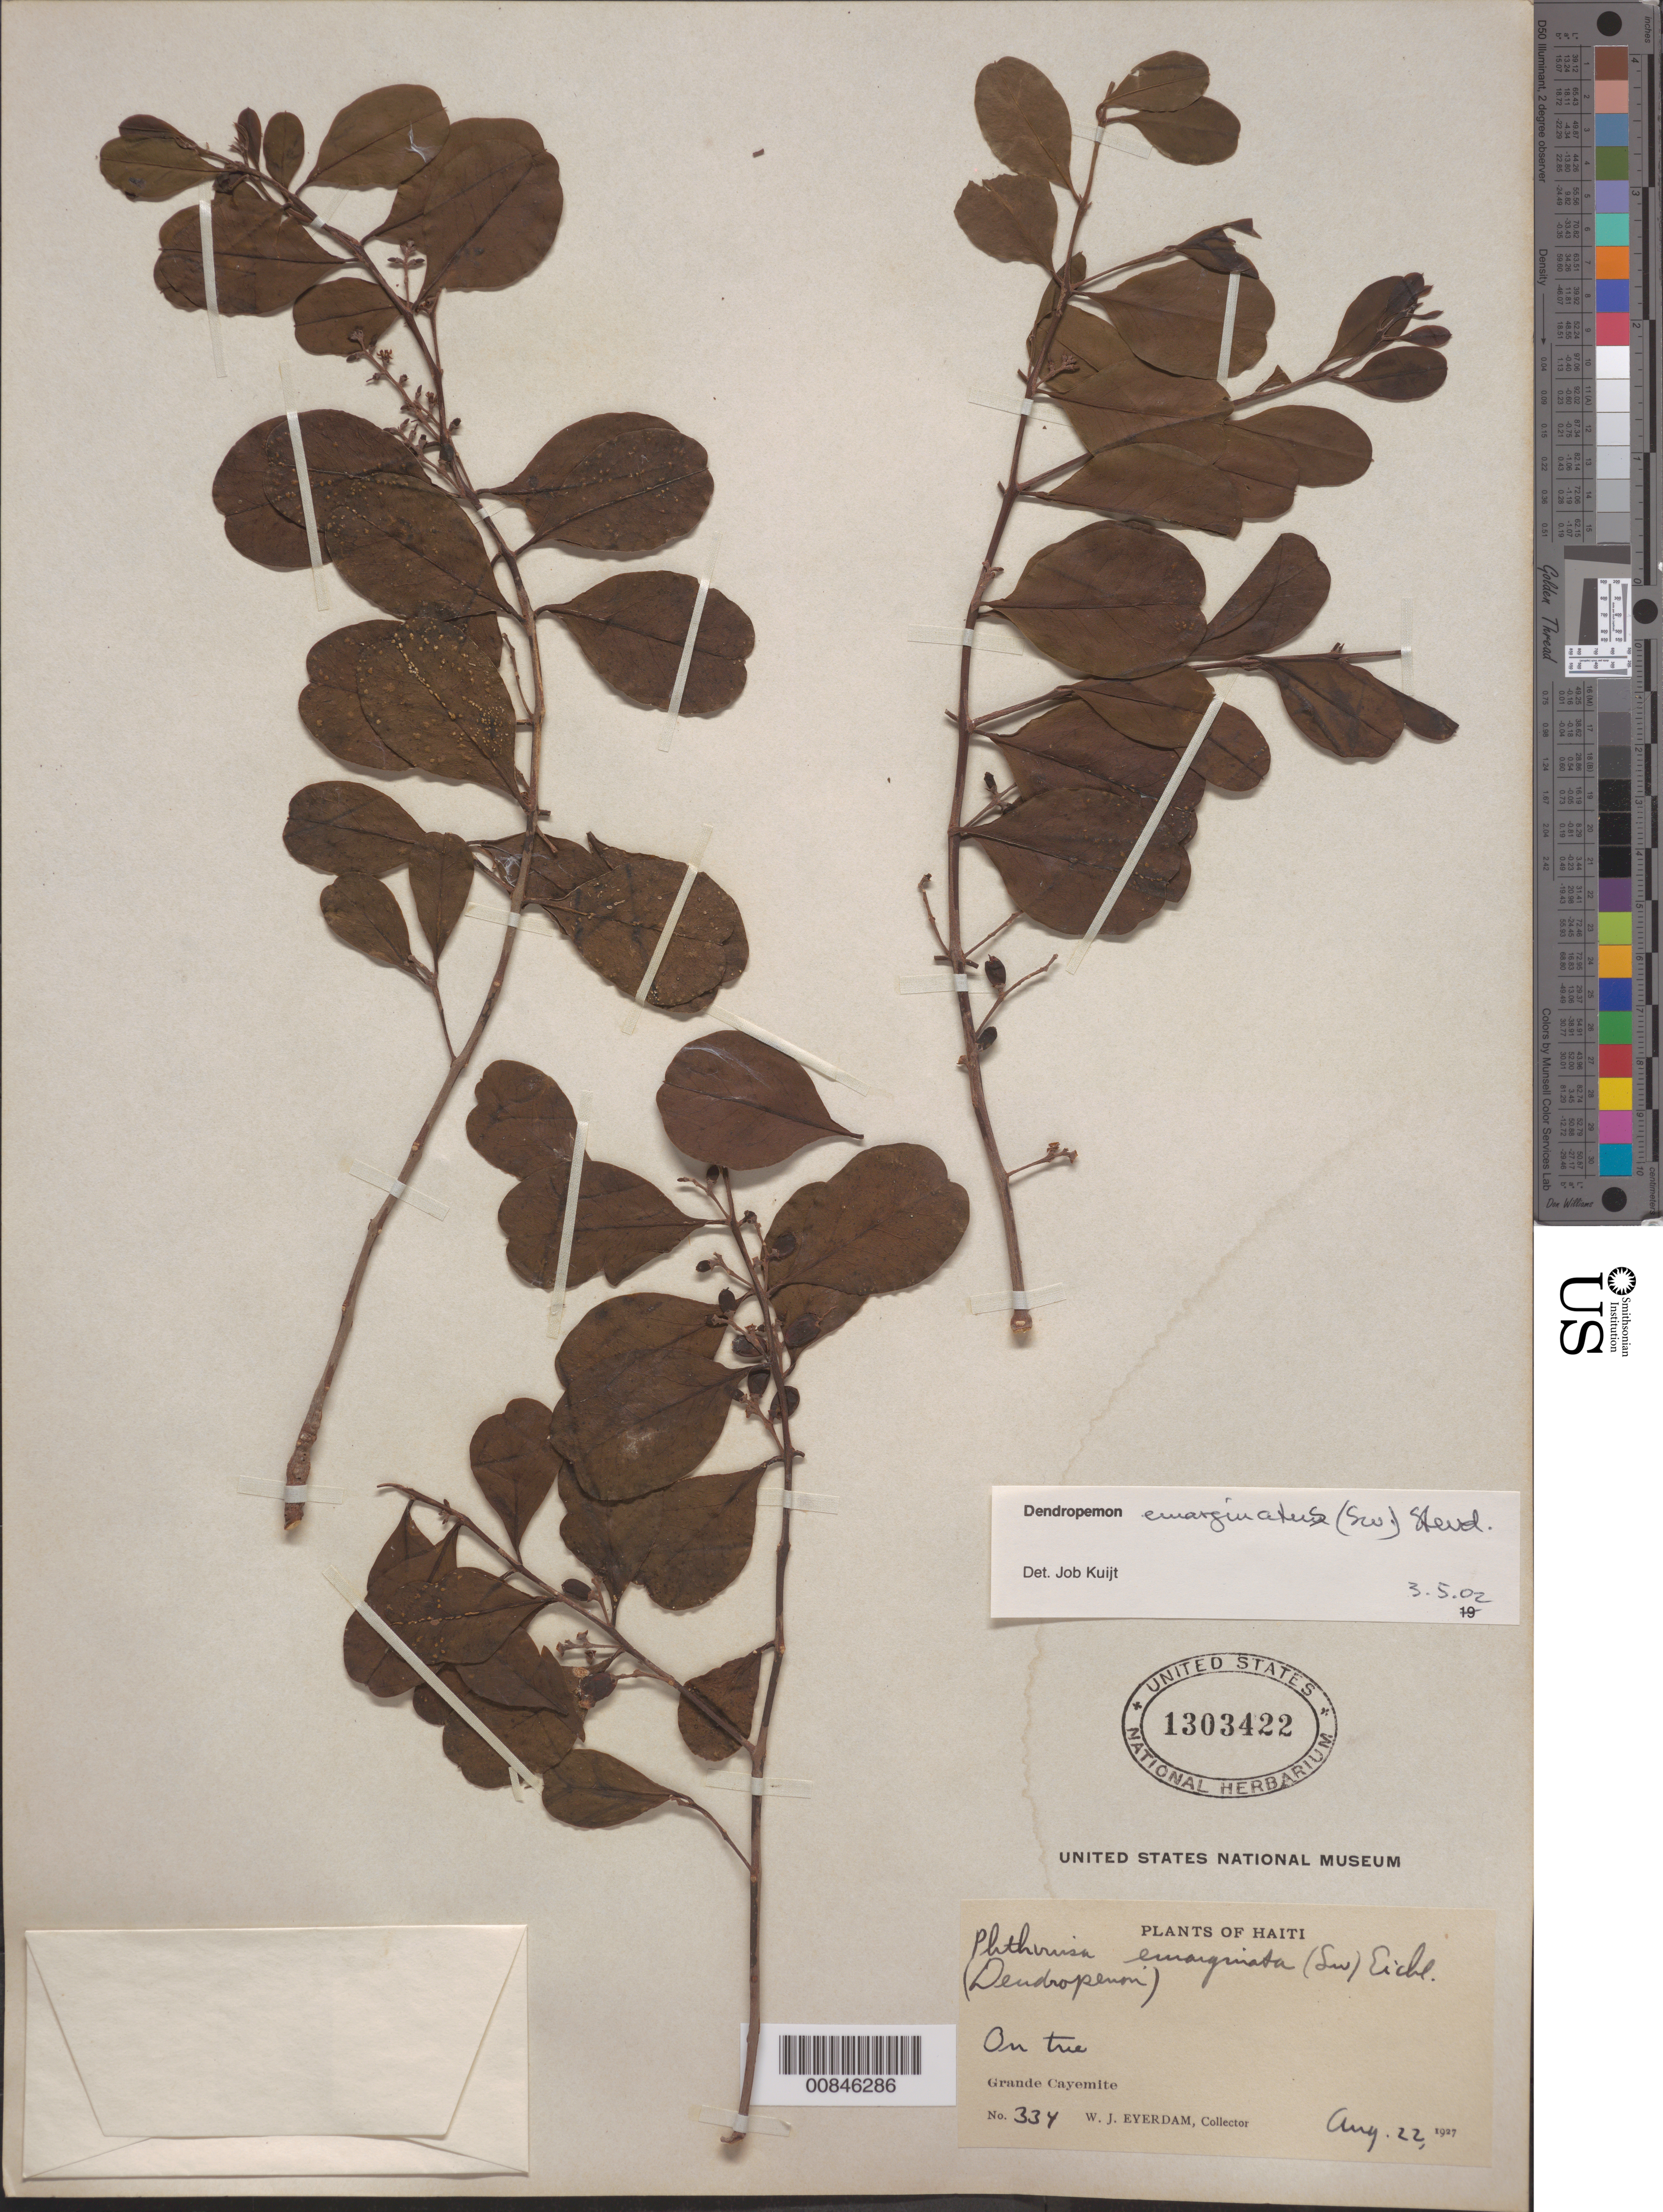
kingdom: Plantae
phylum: Tracheophyta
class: Magnoliopsida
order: Santalales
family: Loranthaceae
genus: Dendropemon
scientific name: Dendropemon emarginatus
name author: (Sw.) Steud.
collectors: W. J. Eyerdam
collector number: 334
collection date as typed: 22 Aug 1927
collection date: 1927-08-22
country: Haiti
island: Grande Cayemite I.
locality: Grande Cayemite.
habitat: On tree.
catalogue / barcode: US 1303422